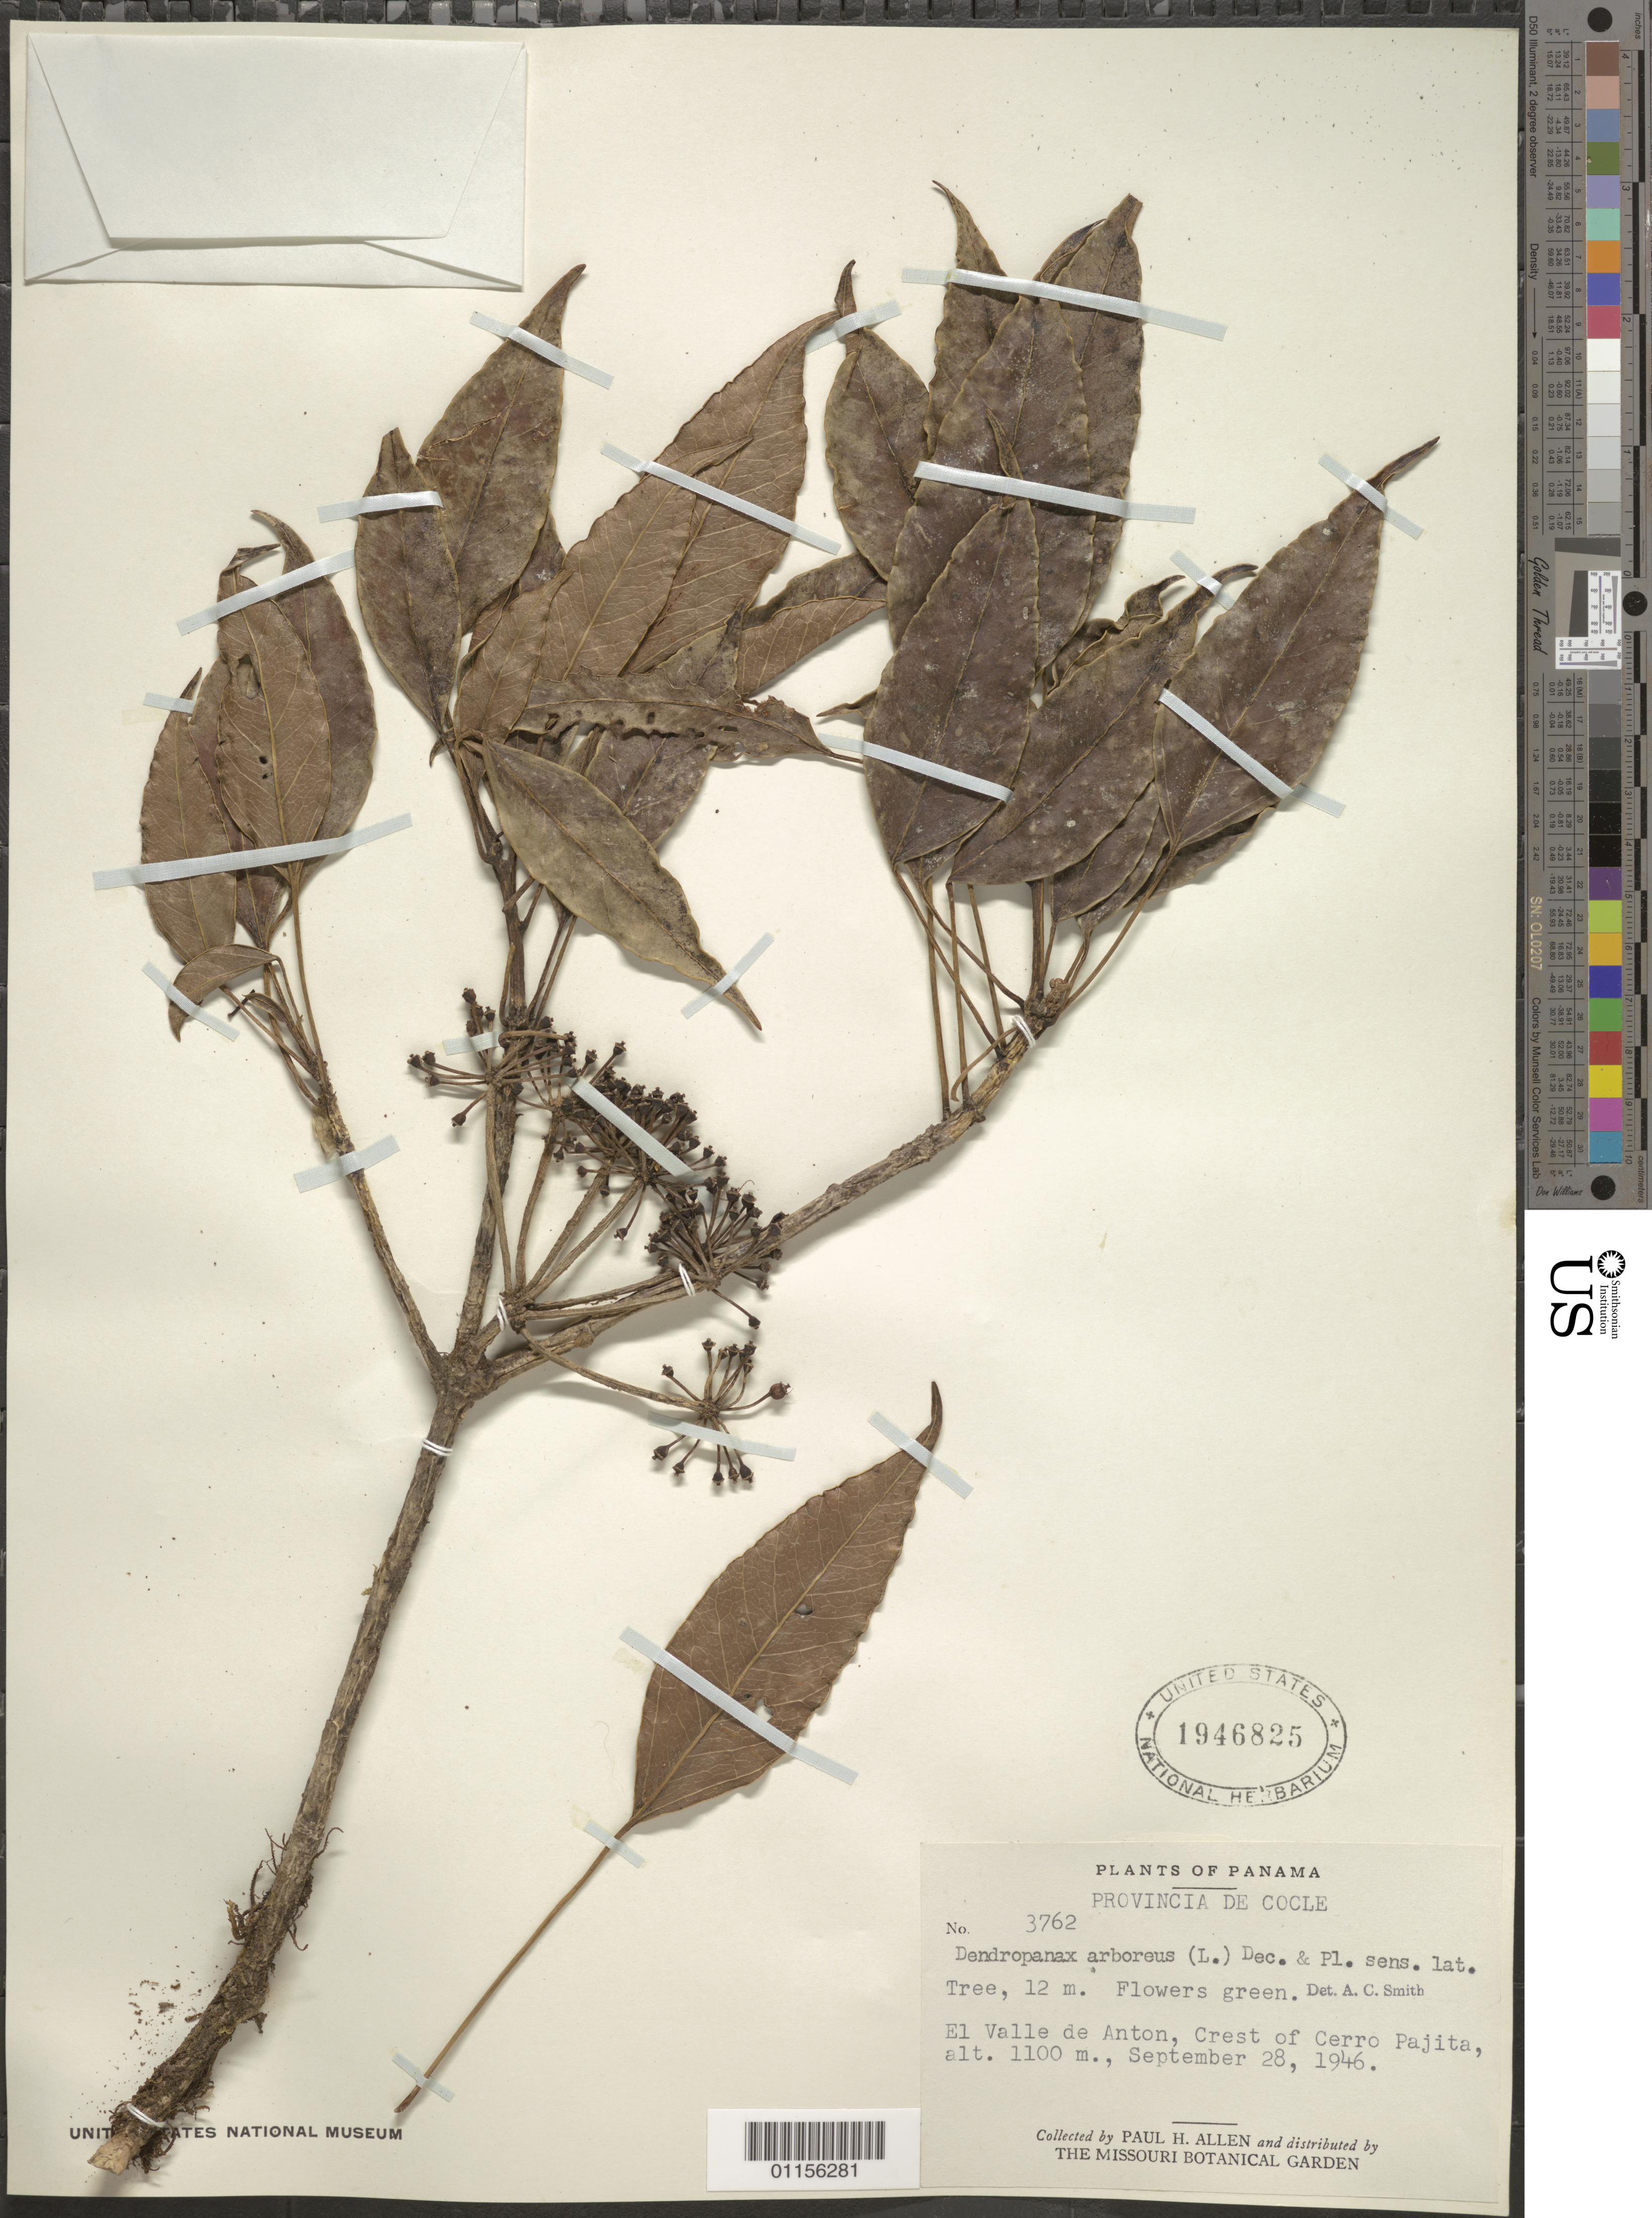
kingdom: Plantae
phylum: Tracheophyta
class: Magnoliopsida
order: Apiales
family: Araliaceae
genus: Dendropanax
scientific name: Dendropanax arboreus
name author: (L.) Decne. & Planch.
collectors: P. H. Allen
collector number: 3762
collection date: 1946-09-28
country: Panama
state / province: Coclé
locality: El Valle de Anton, Crest of Cerro Pajita.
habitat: Tree.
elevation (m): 1100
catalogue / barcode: US 1946825